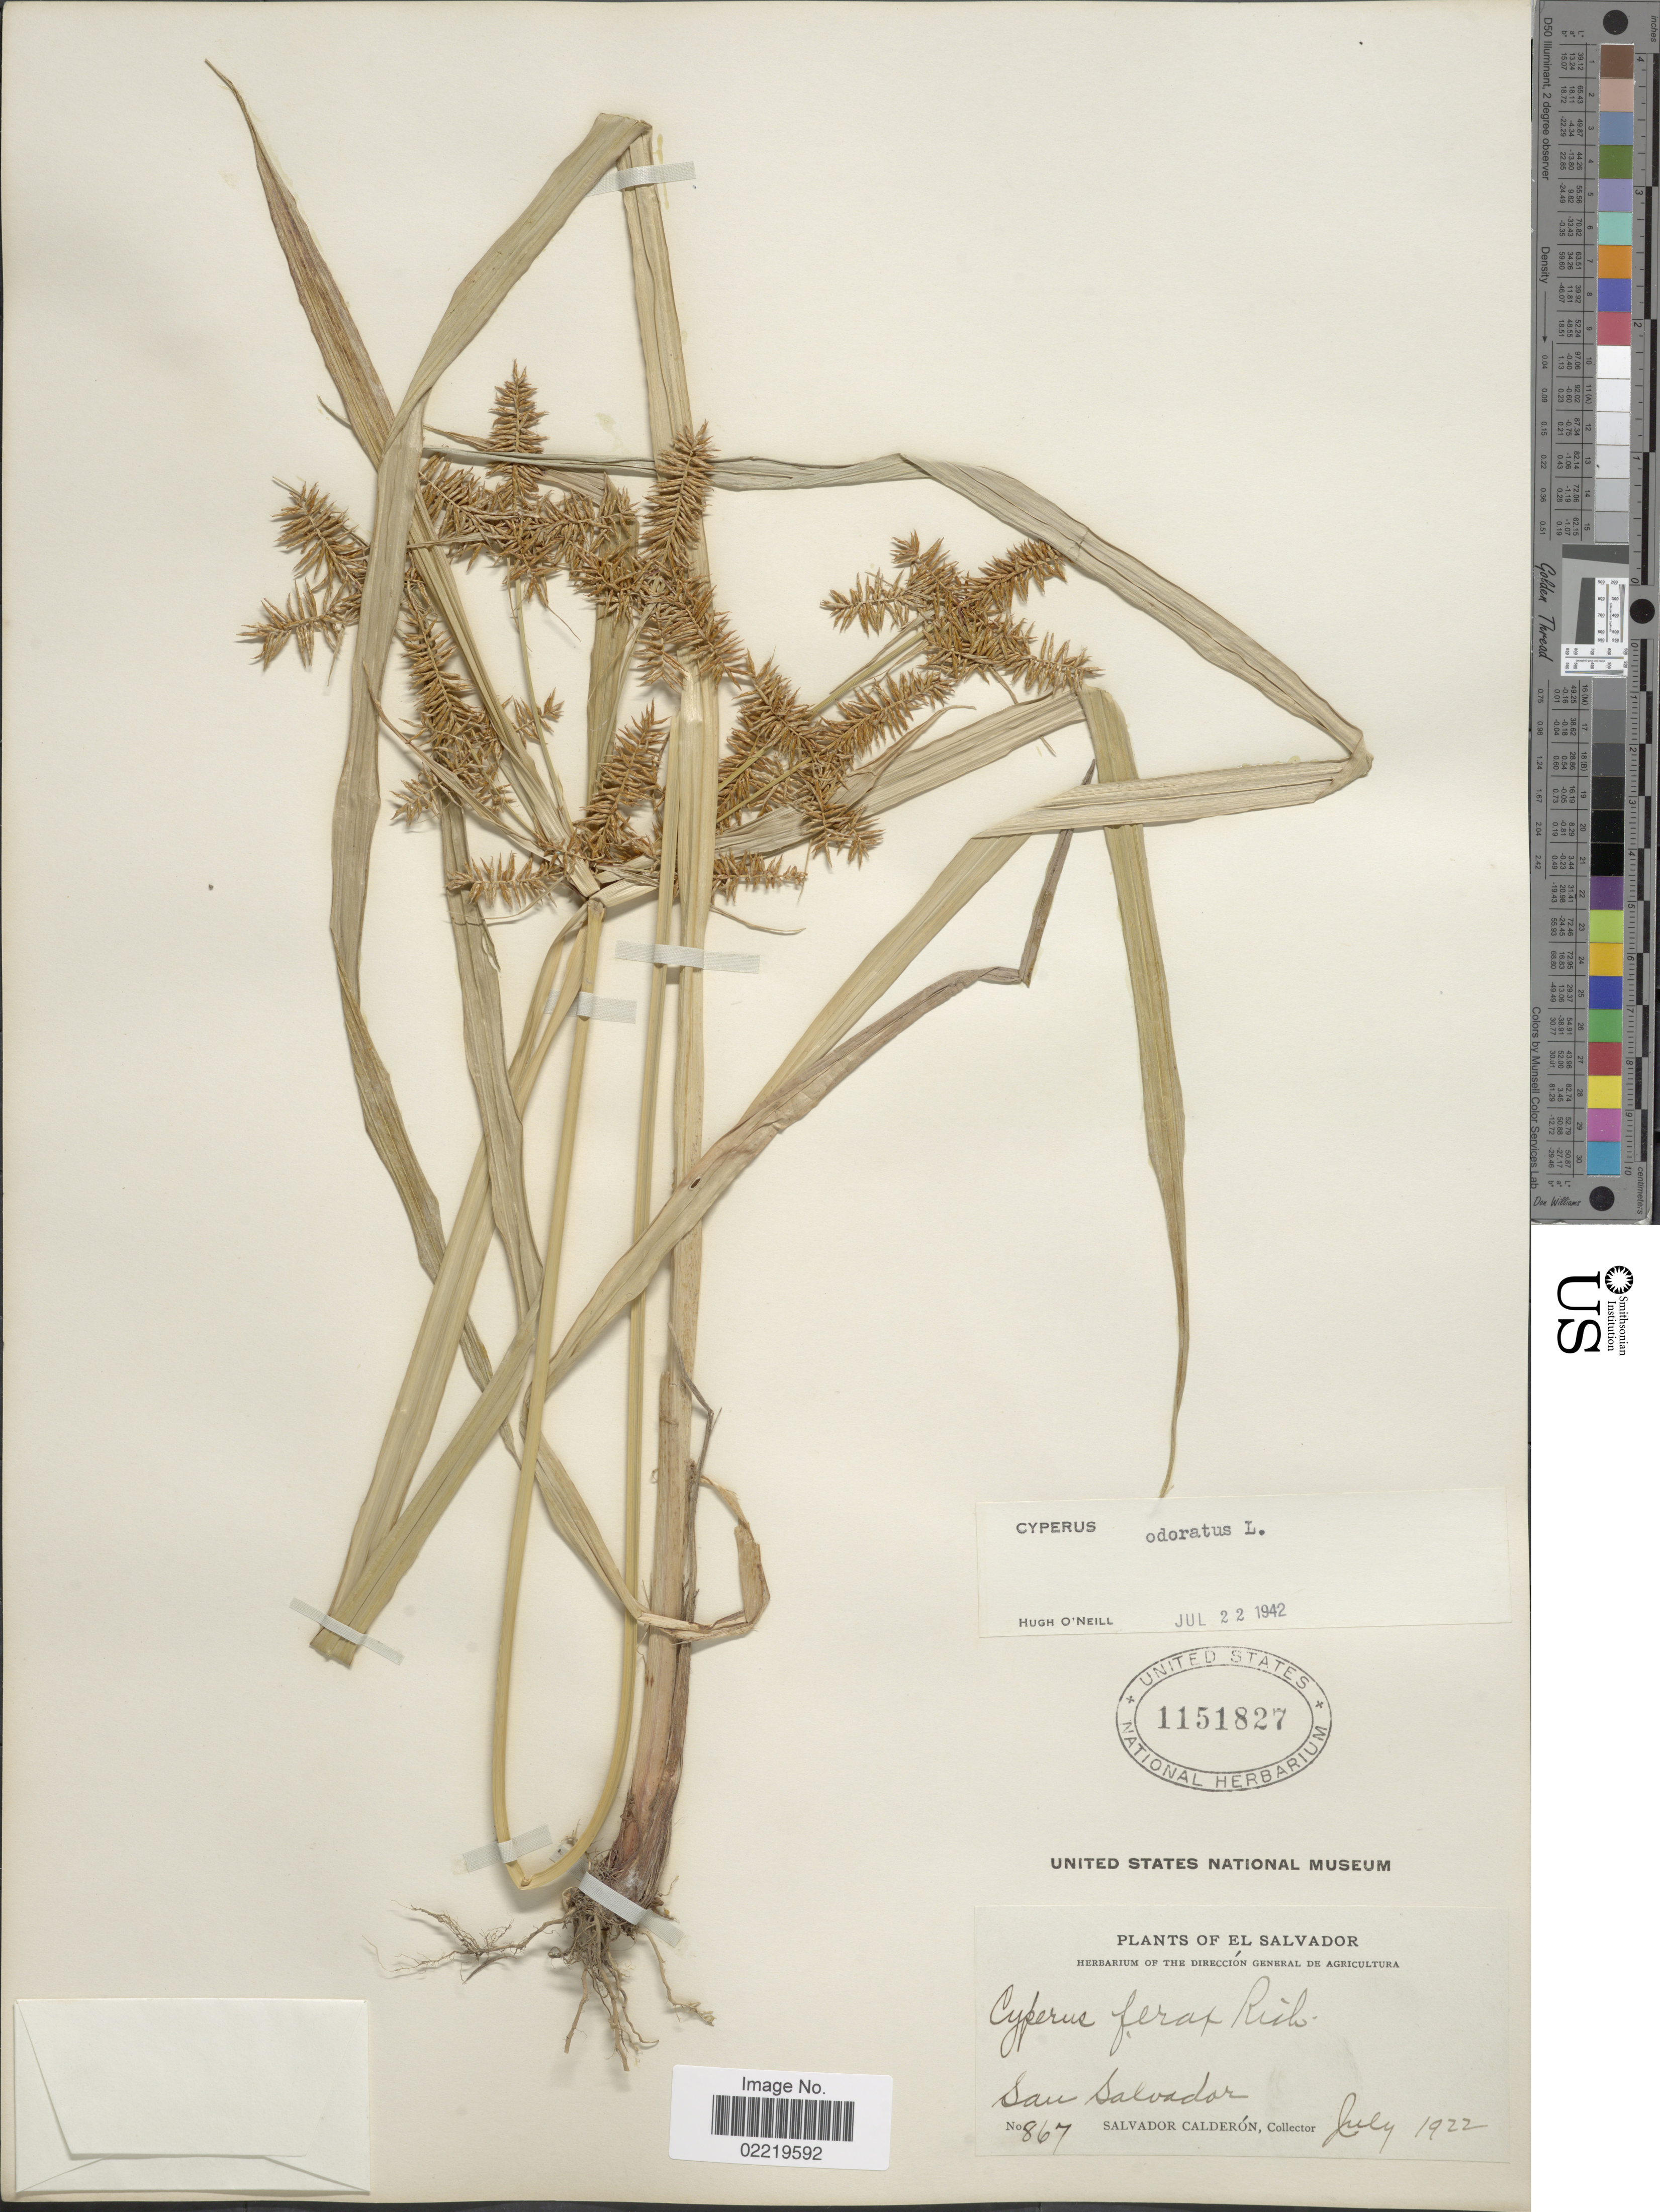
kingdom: Plantae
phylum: Tracheophyta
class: Liliopsida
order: Poales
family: Cyperaceae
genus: Cyperus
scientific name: Cyperus odoratus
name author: L.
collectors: S. Calderón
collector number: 867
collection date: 1922-07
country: El Salvador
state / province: San Salvador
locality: San Salvador.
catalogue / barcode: US 1151827